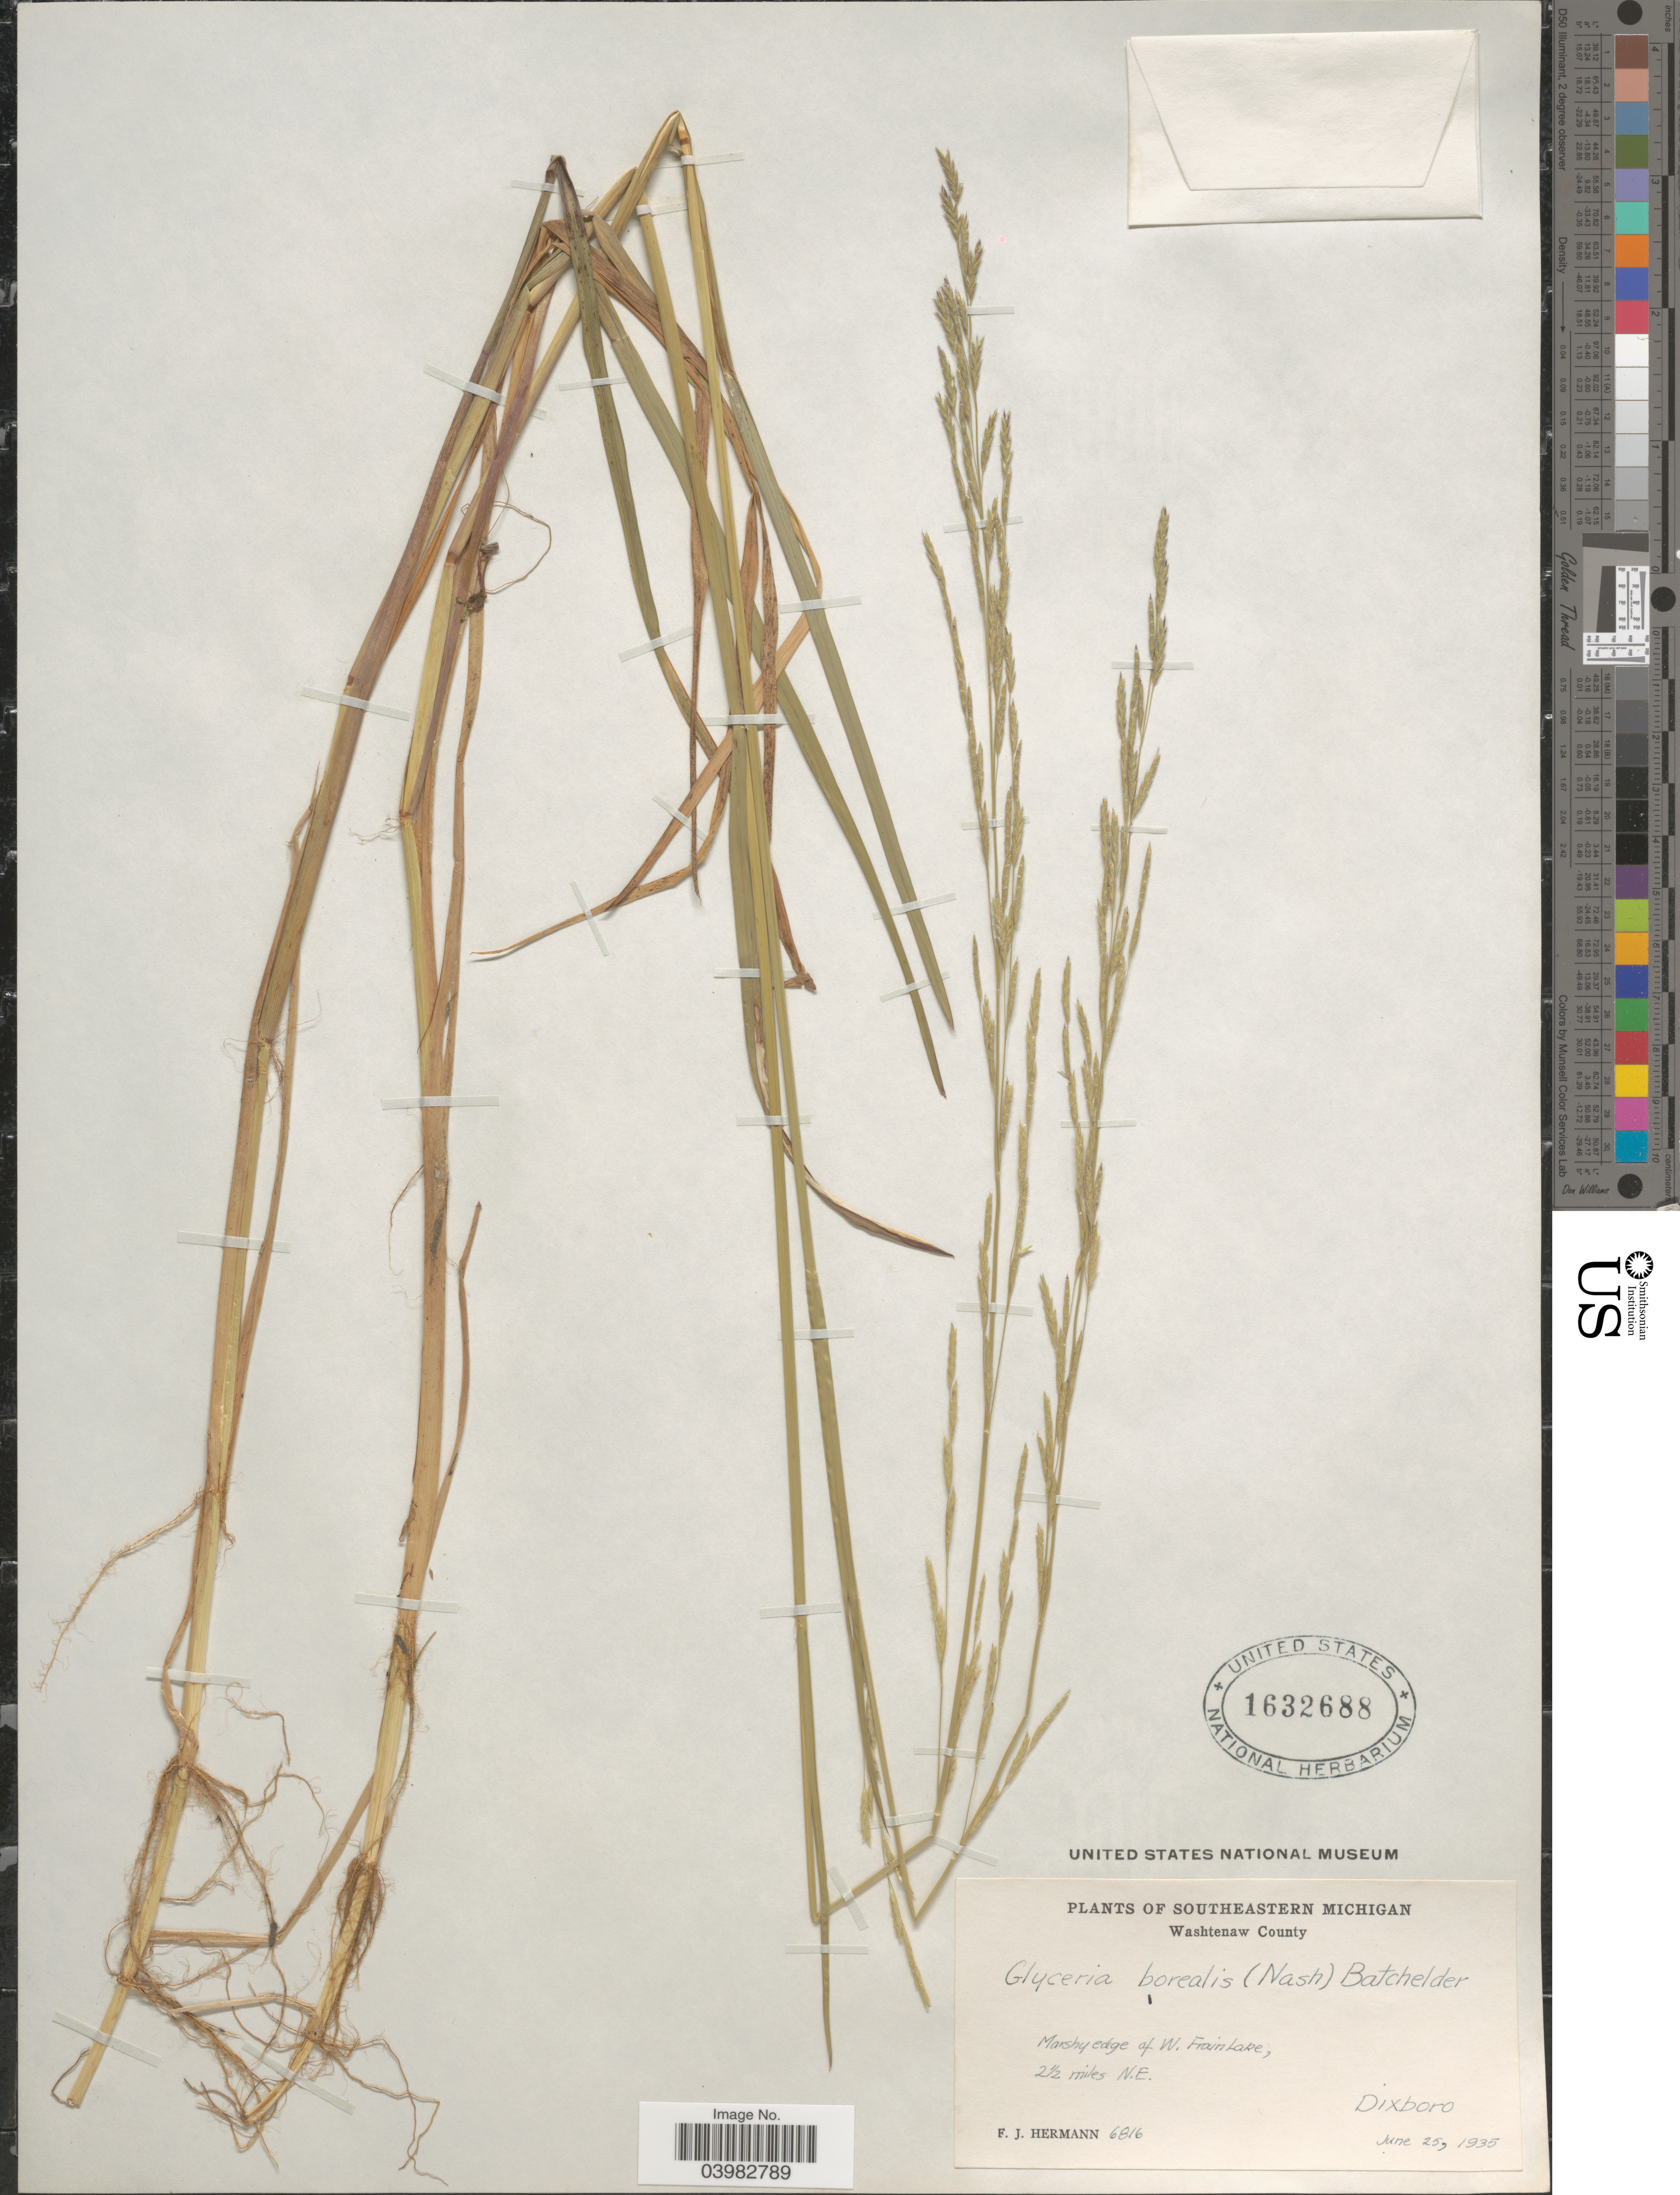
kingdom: Plantae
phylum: Tracheophyta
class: Liliopsida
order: Poales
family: Poaceae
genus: Glyceria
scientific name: Glyceria borealis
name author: (Nash) Batchelder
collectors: F. J. Hermann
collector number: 6816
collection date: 1935-06-25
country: United States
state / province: Michigan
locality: Southeastern Michigan. Washtenaw County. Edge of W. Frain Lake, 2½ miles N.E. Dixboro.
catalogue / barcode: US 1632688